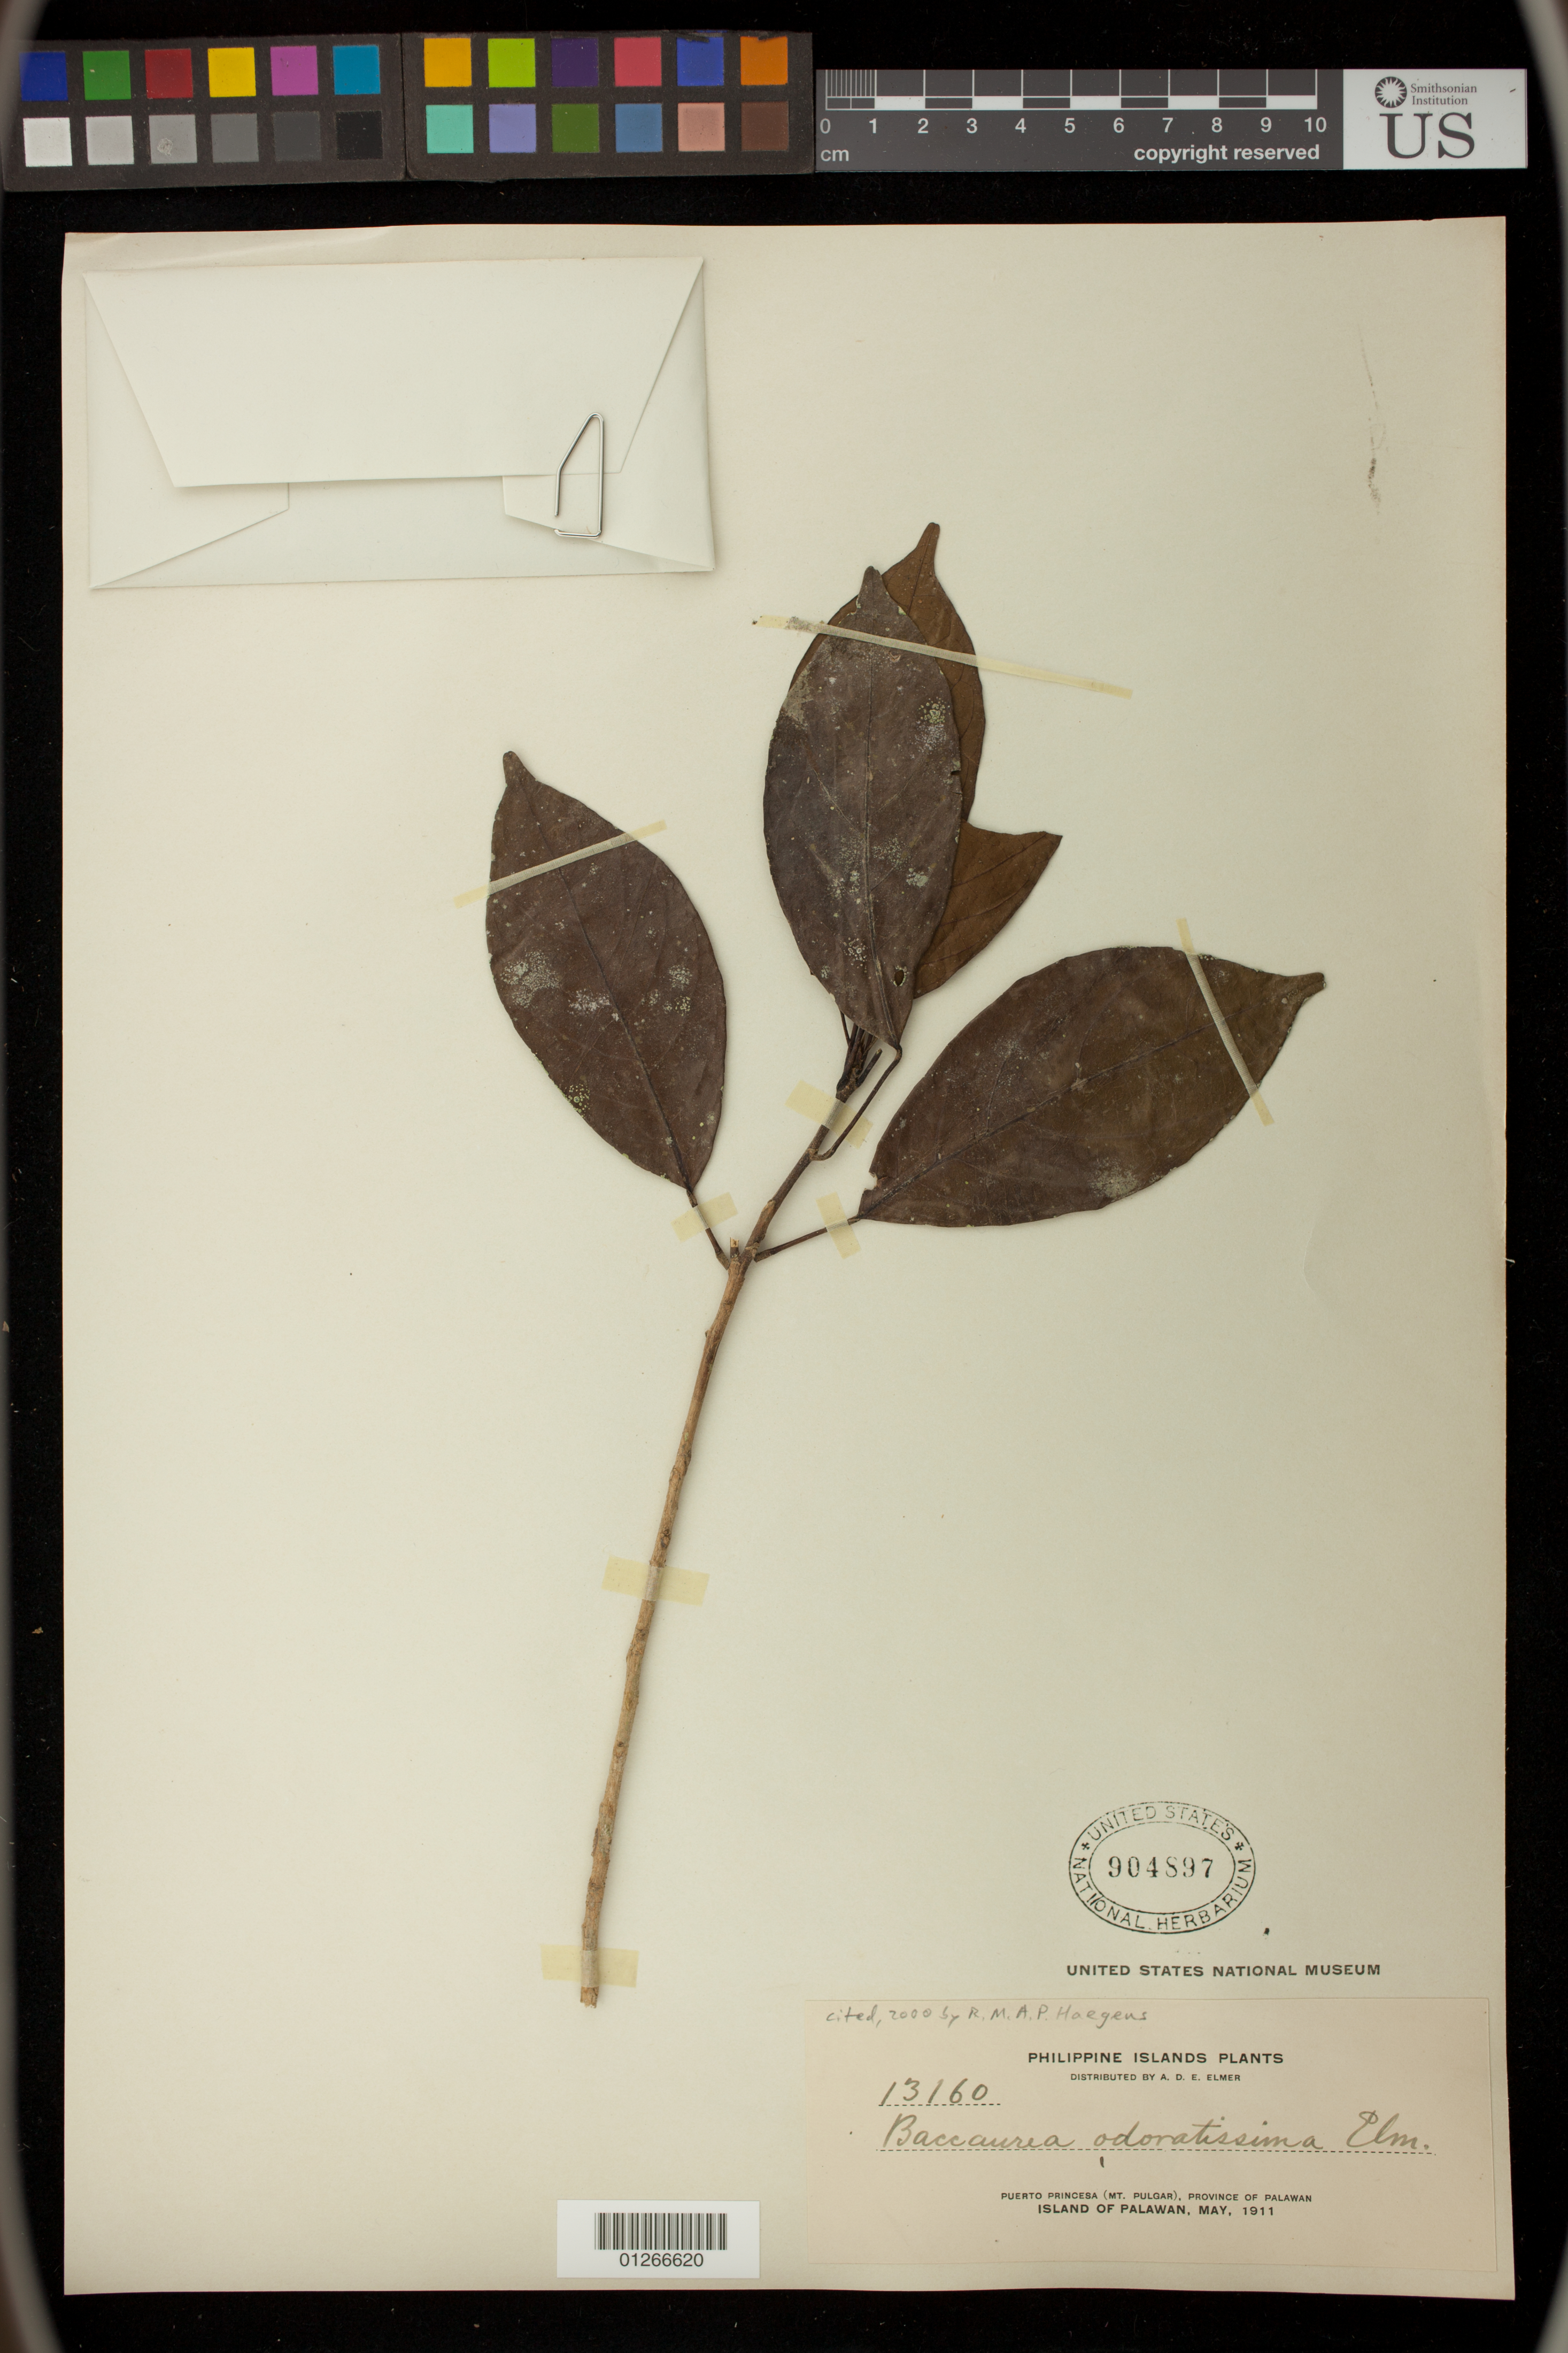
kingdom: Plantae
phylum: Tracheophyta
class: Magnoliopsida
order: Malpighiales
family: Phyllanthaceae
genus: Baccaurea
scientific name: Baccaurea odoratissima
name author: Elmer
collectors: A. D. E. Elmer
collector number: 13160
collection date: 1911-05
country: Philippines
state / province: Mimaropa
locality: Puerto Princesa (Mt. Pulgar), Province of Palawan, island of Palawan